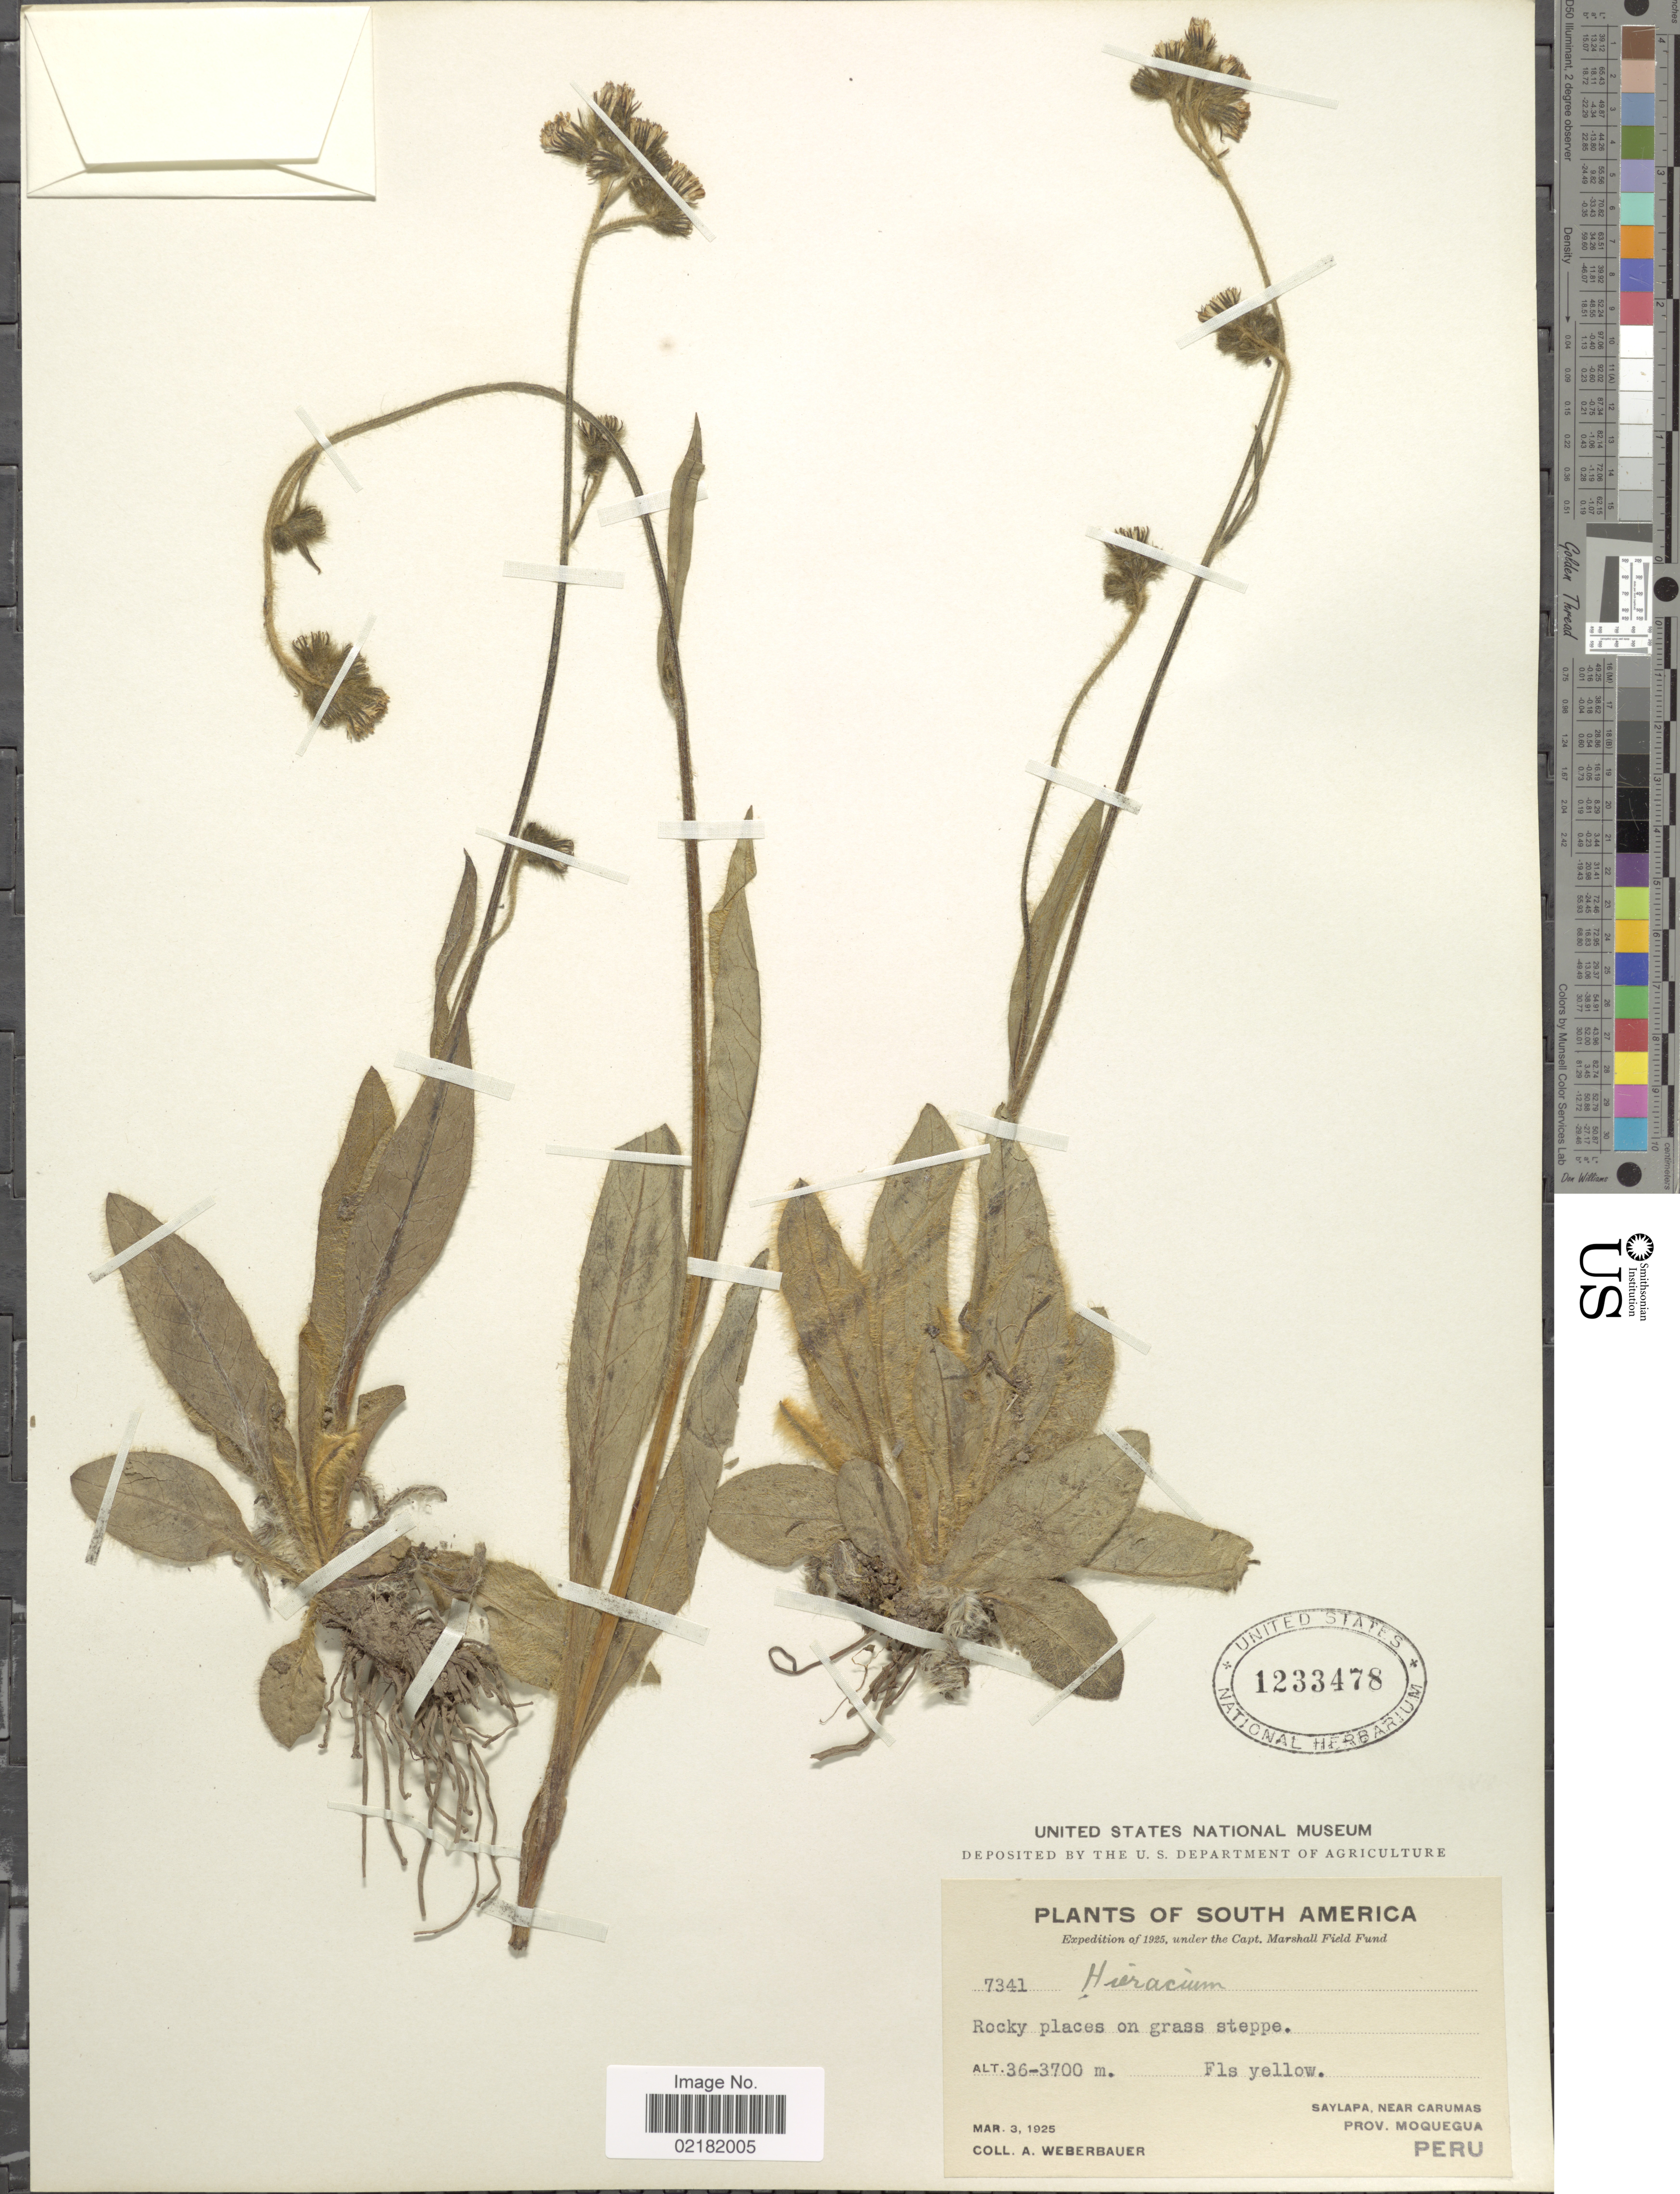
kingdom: Plantae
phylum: Tracheophyta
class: Magnoliopsida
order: Asterales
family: Asteraceae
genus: Hieracium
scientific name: Hieracium repandulare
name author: Druce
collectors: A. Weberbauer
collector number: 7341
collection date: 1925-03-03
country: Peru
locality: Saylapa, near Carumas, Prov. Moquegua.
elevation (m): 3600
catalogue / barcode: US 1233478